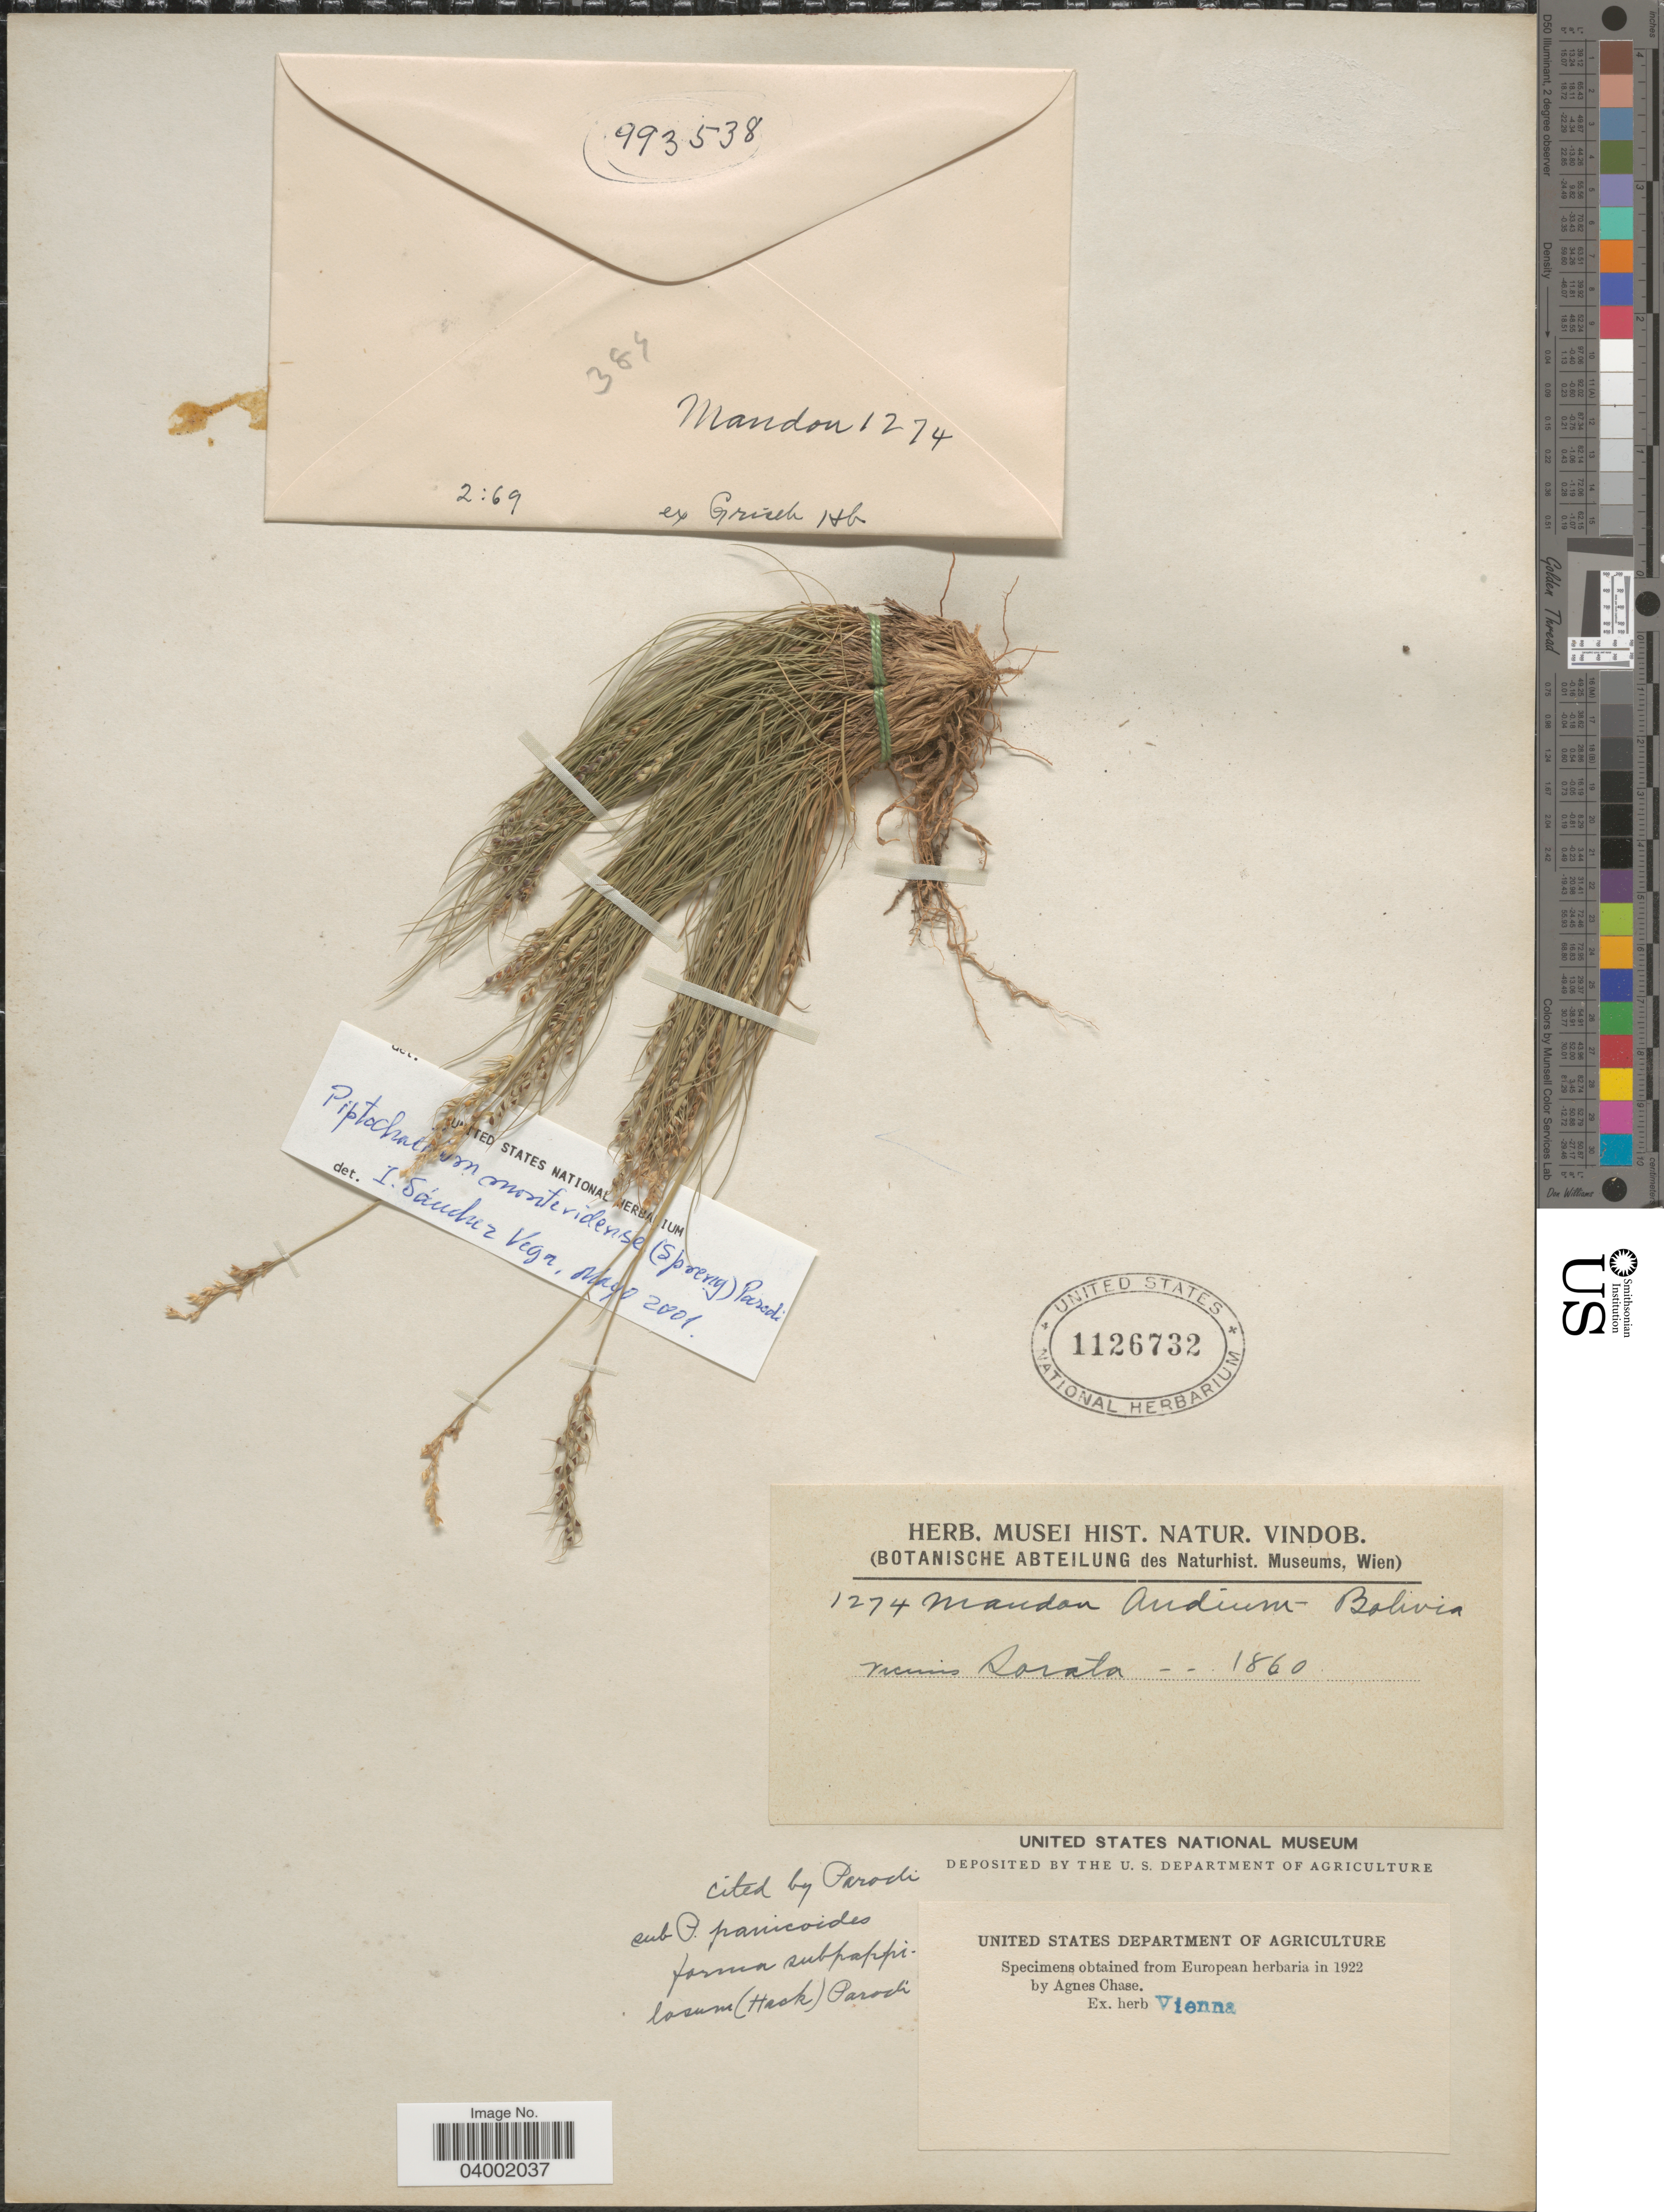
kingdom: Plantae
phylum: Tracheophyta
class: Liliopsida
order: Poales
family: Poaceae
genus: Piptochaetium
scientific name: Piptochaetium panicoides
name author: (Lam.) É. Desv.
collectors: Mandon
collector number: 1274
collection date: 1860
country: Bolivia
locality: Vicinis Sorata.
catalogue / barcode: US 1126732